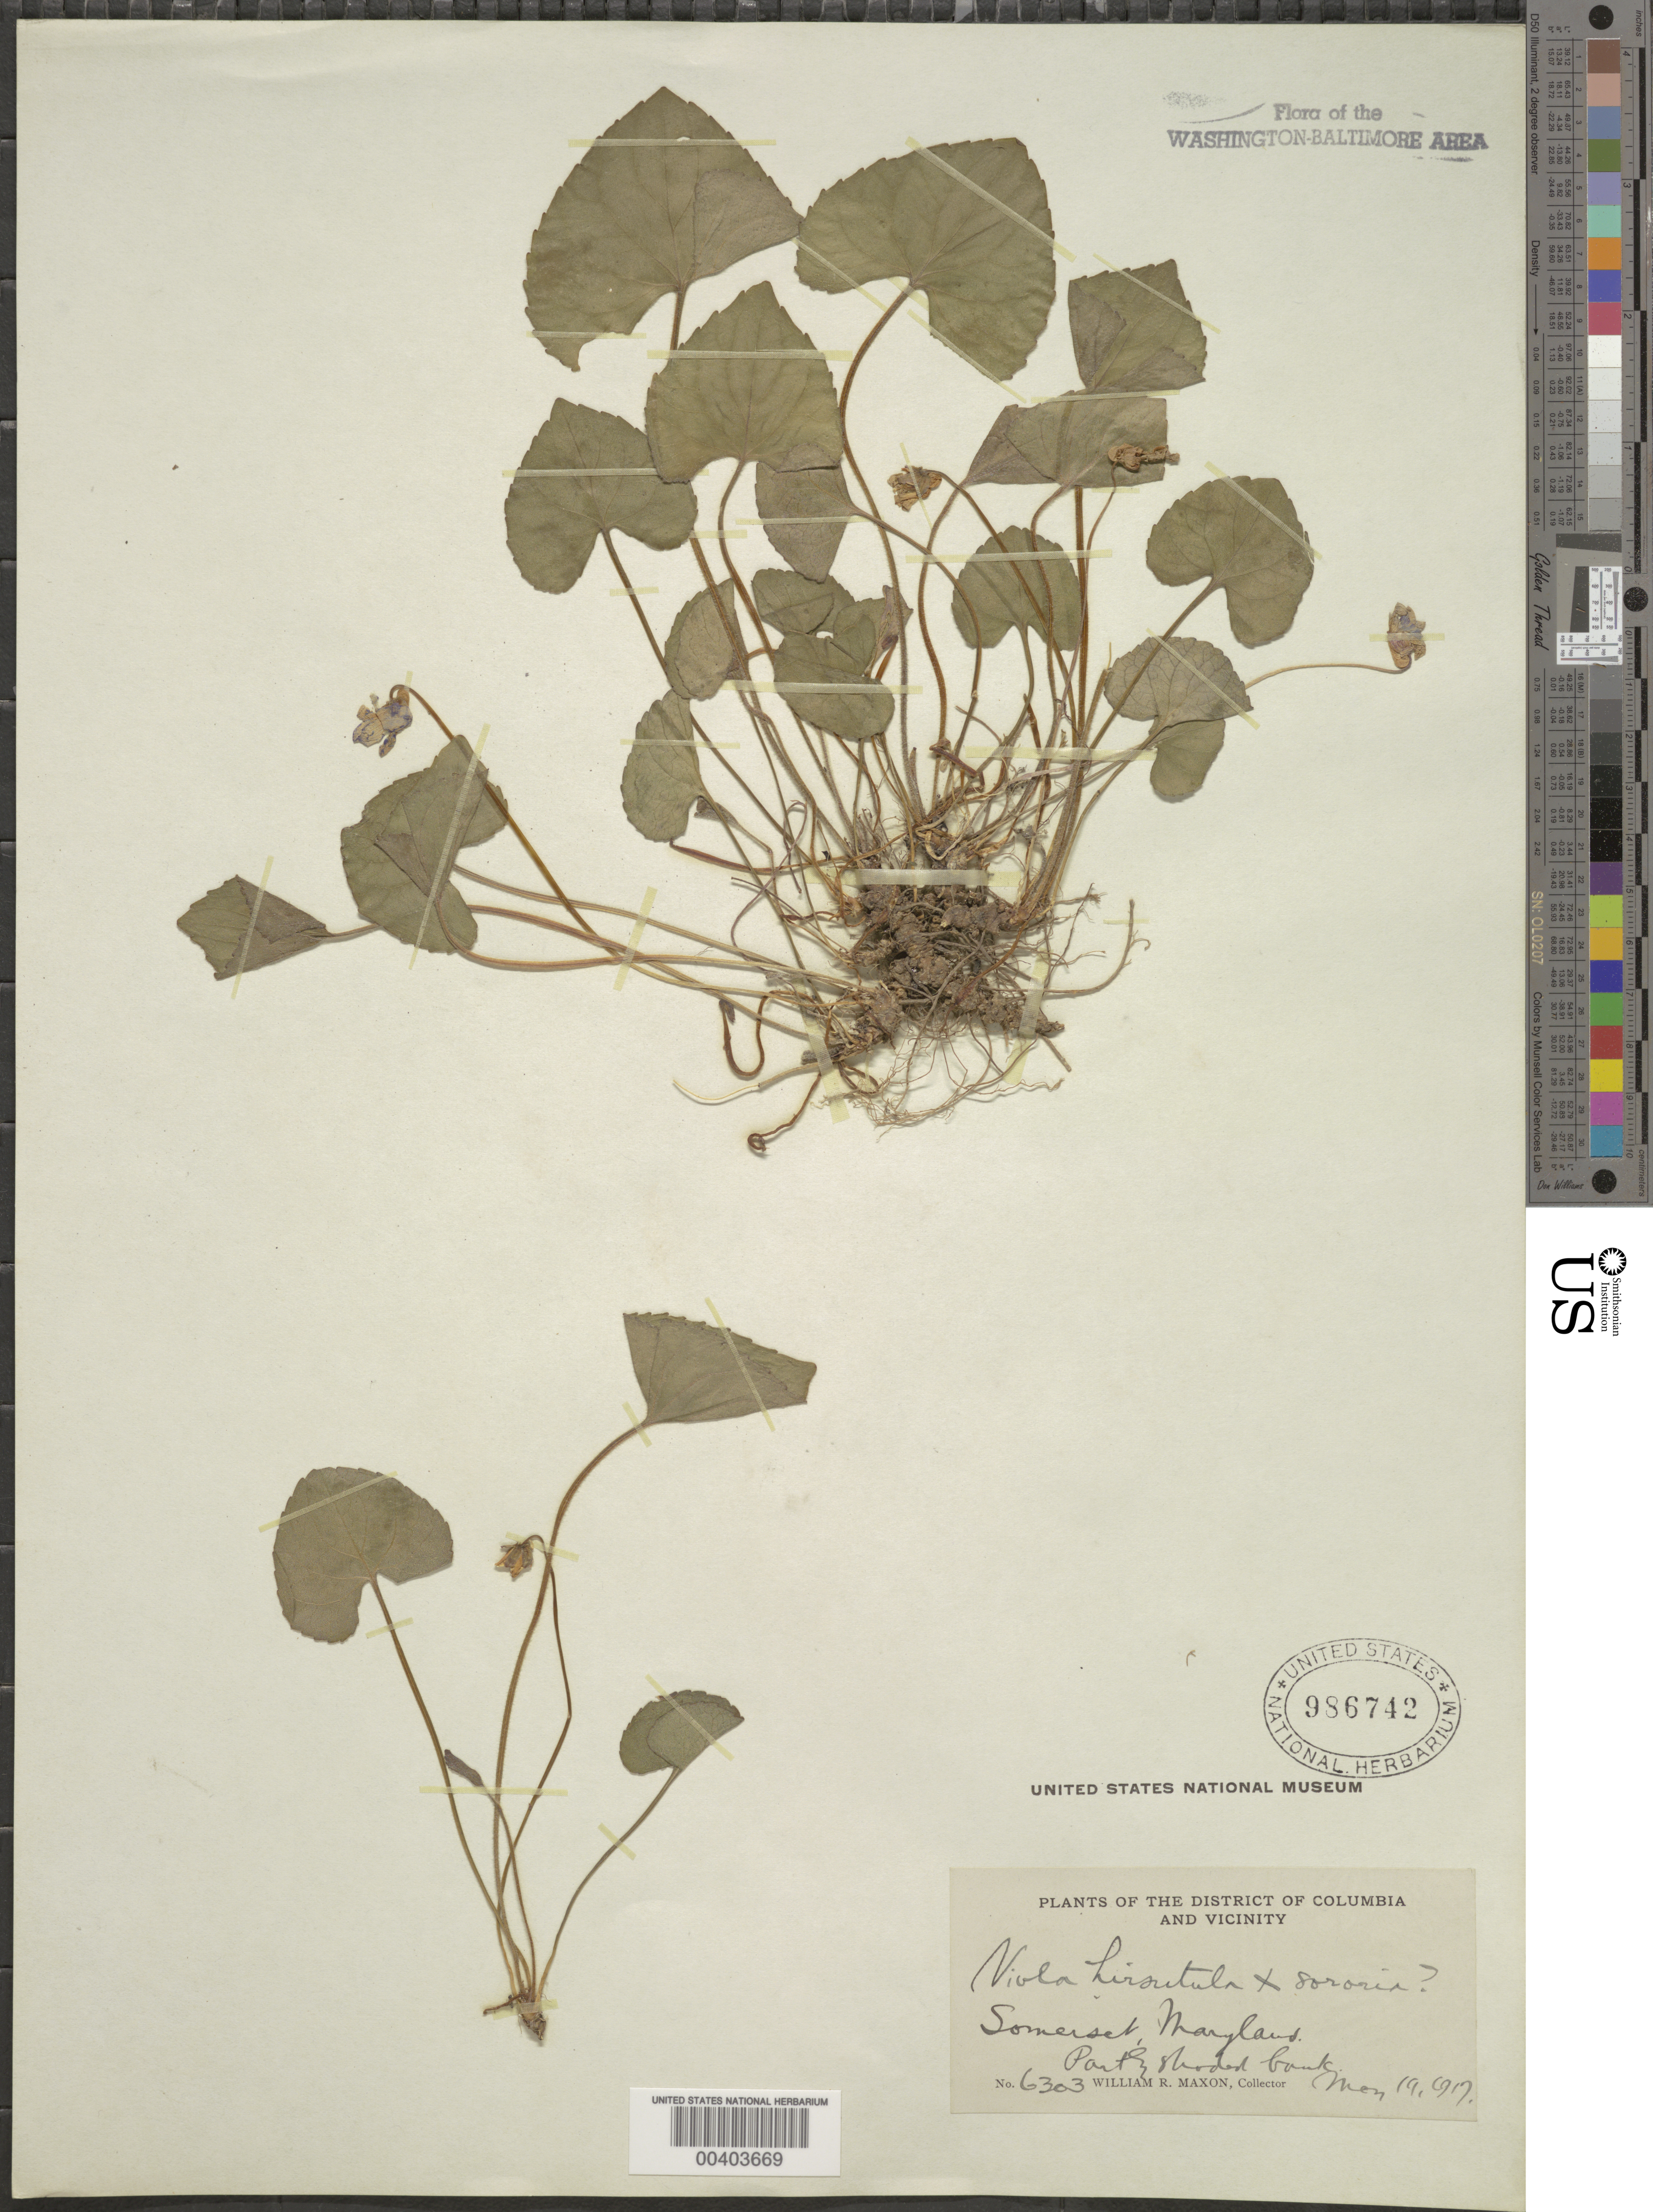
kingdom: Plantae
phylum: Tracheophyta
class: Magnoliopsida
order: Malpighiales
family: Violaceae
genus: Viola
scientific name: Viola bicolor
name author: Pursh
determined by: Shetler, Stanwyn G., (US), NMNH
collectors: W. R. Maxon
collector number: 6303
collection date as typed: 19 May 1917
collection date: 1917-05-19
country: United States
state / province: Maryland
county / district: Montgomery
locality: Somerset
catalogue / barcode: US 986742